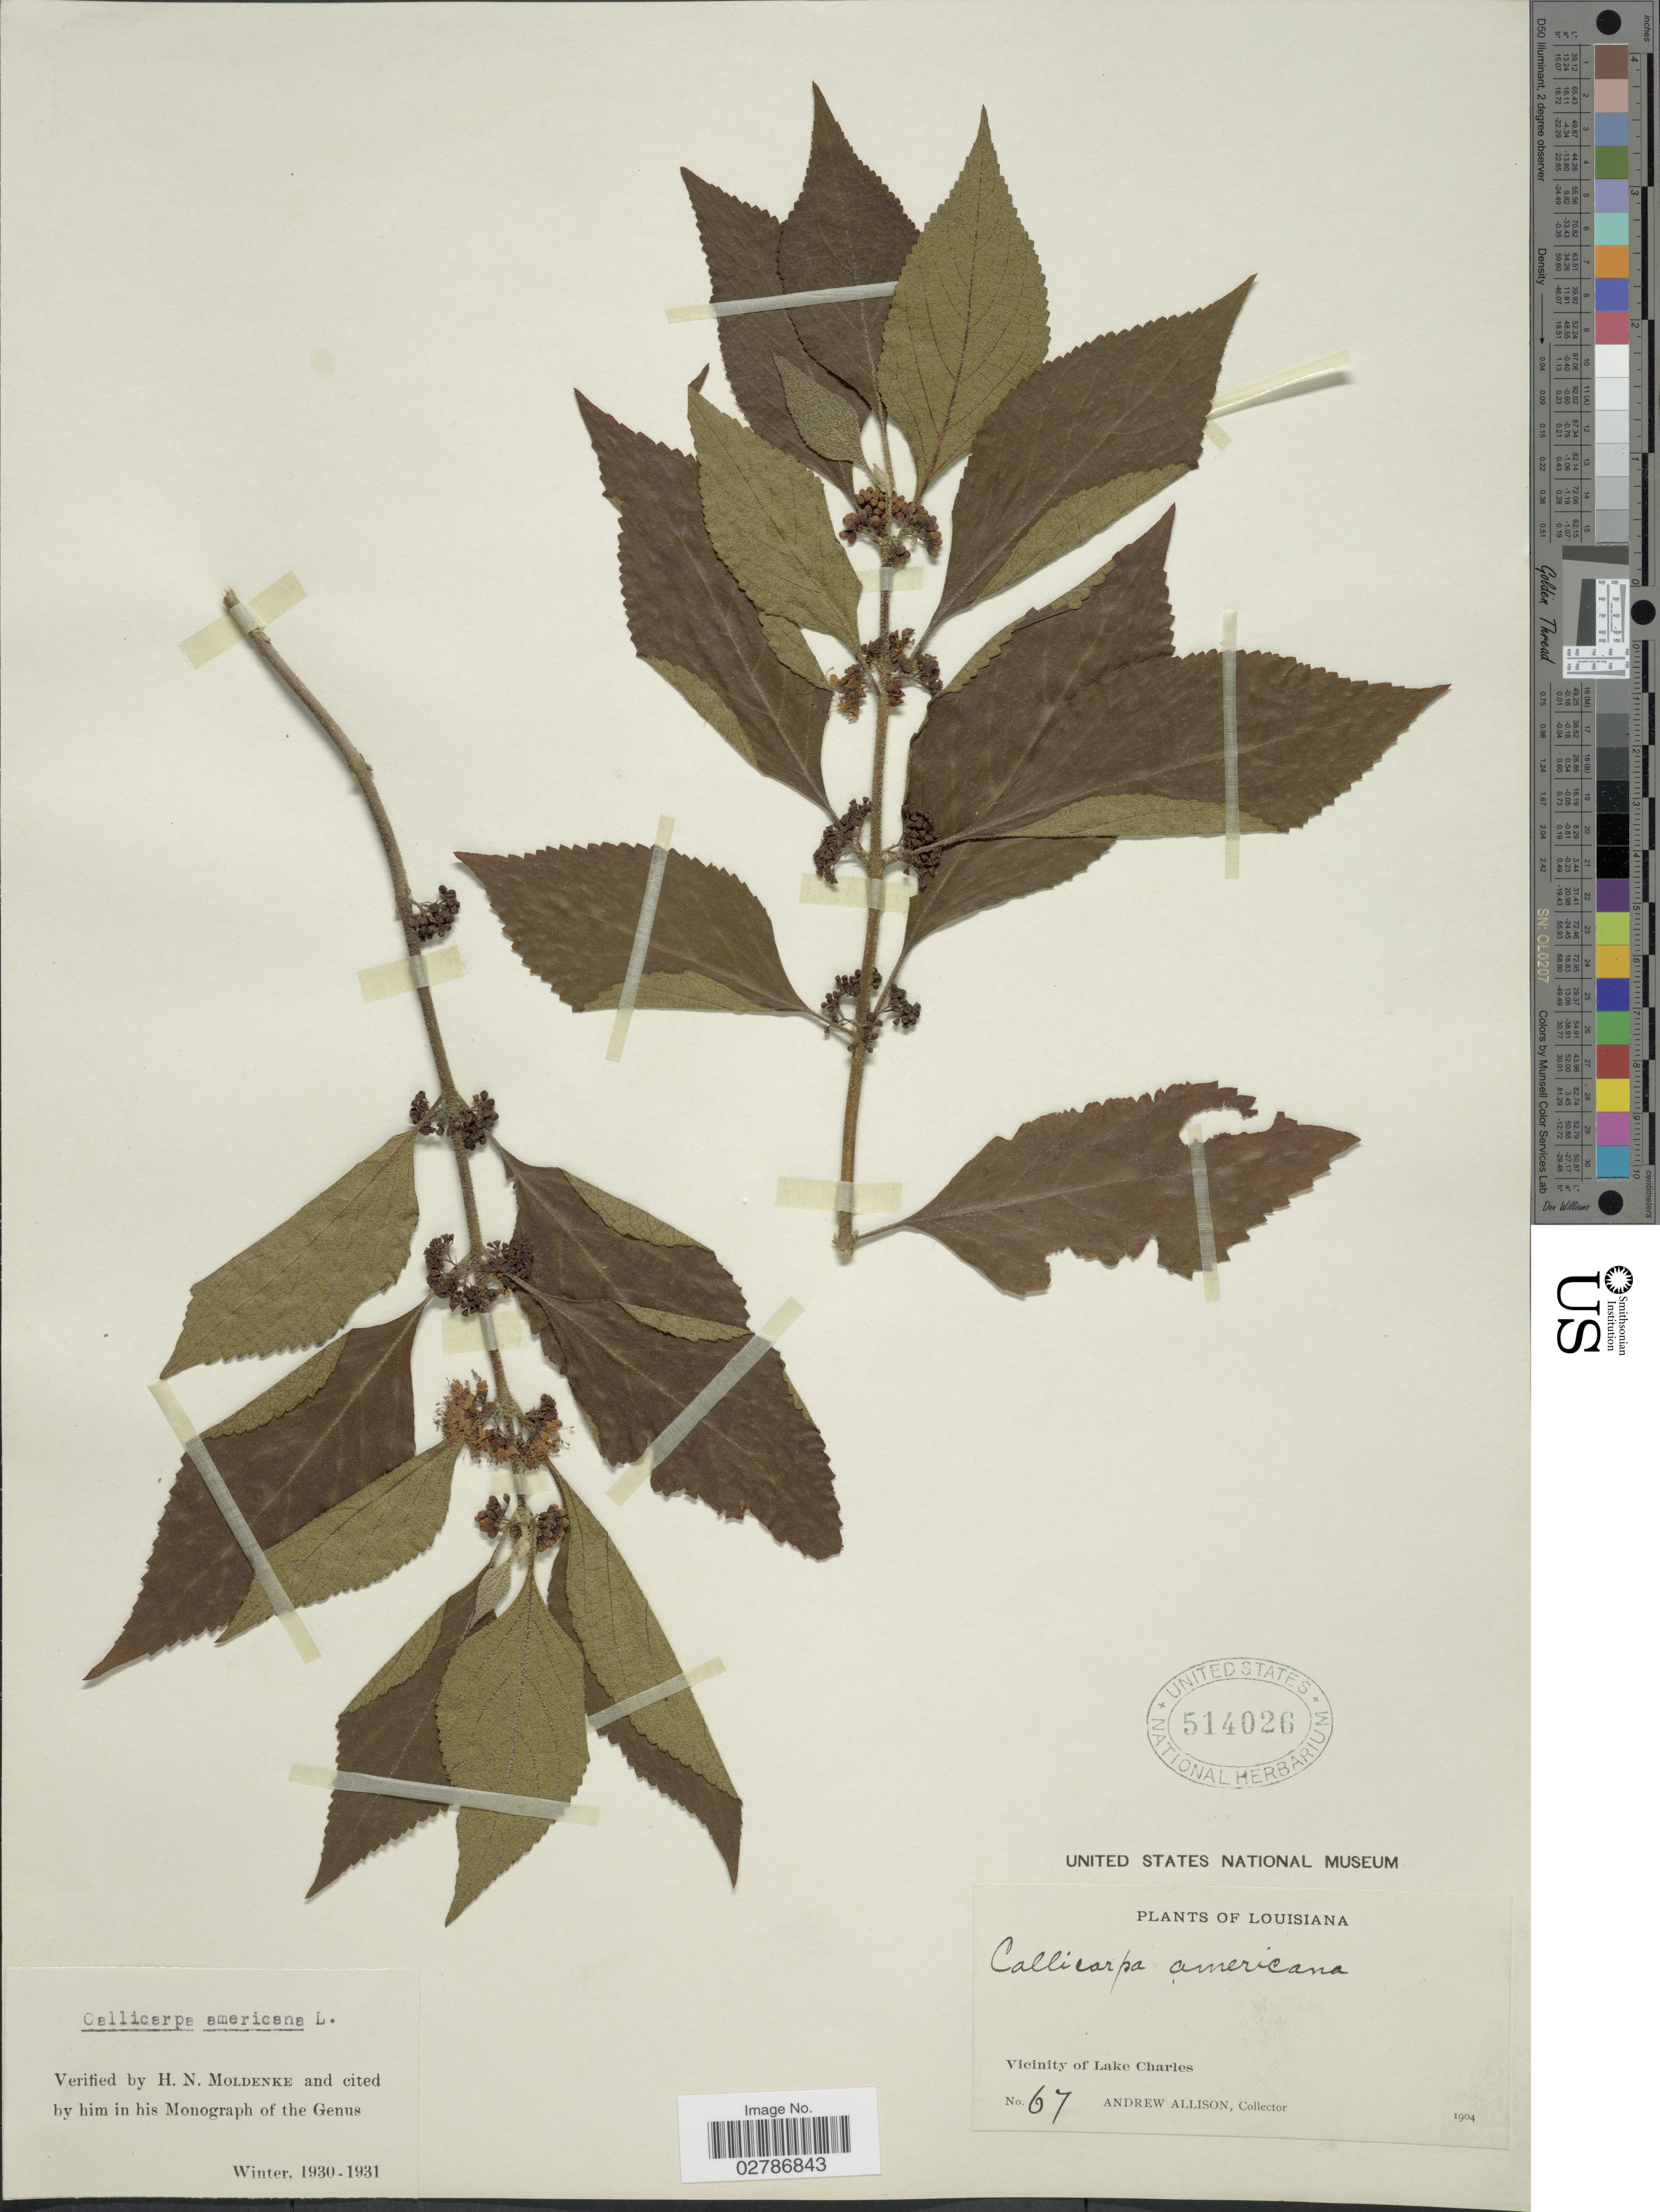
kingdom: Plantae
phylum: Tracheophyta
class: Magnoliopsida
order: Lamiales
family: Lamiaceae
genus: Callicarpa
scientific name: Callicarpa americana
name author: L.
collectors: A. Allison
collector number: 67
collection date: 1904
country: United States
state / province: Louisiana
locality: Vicinity of Lake Charles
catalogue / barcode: US 514026